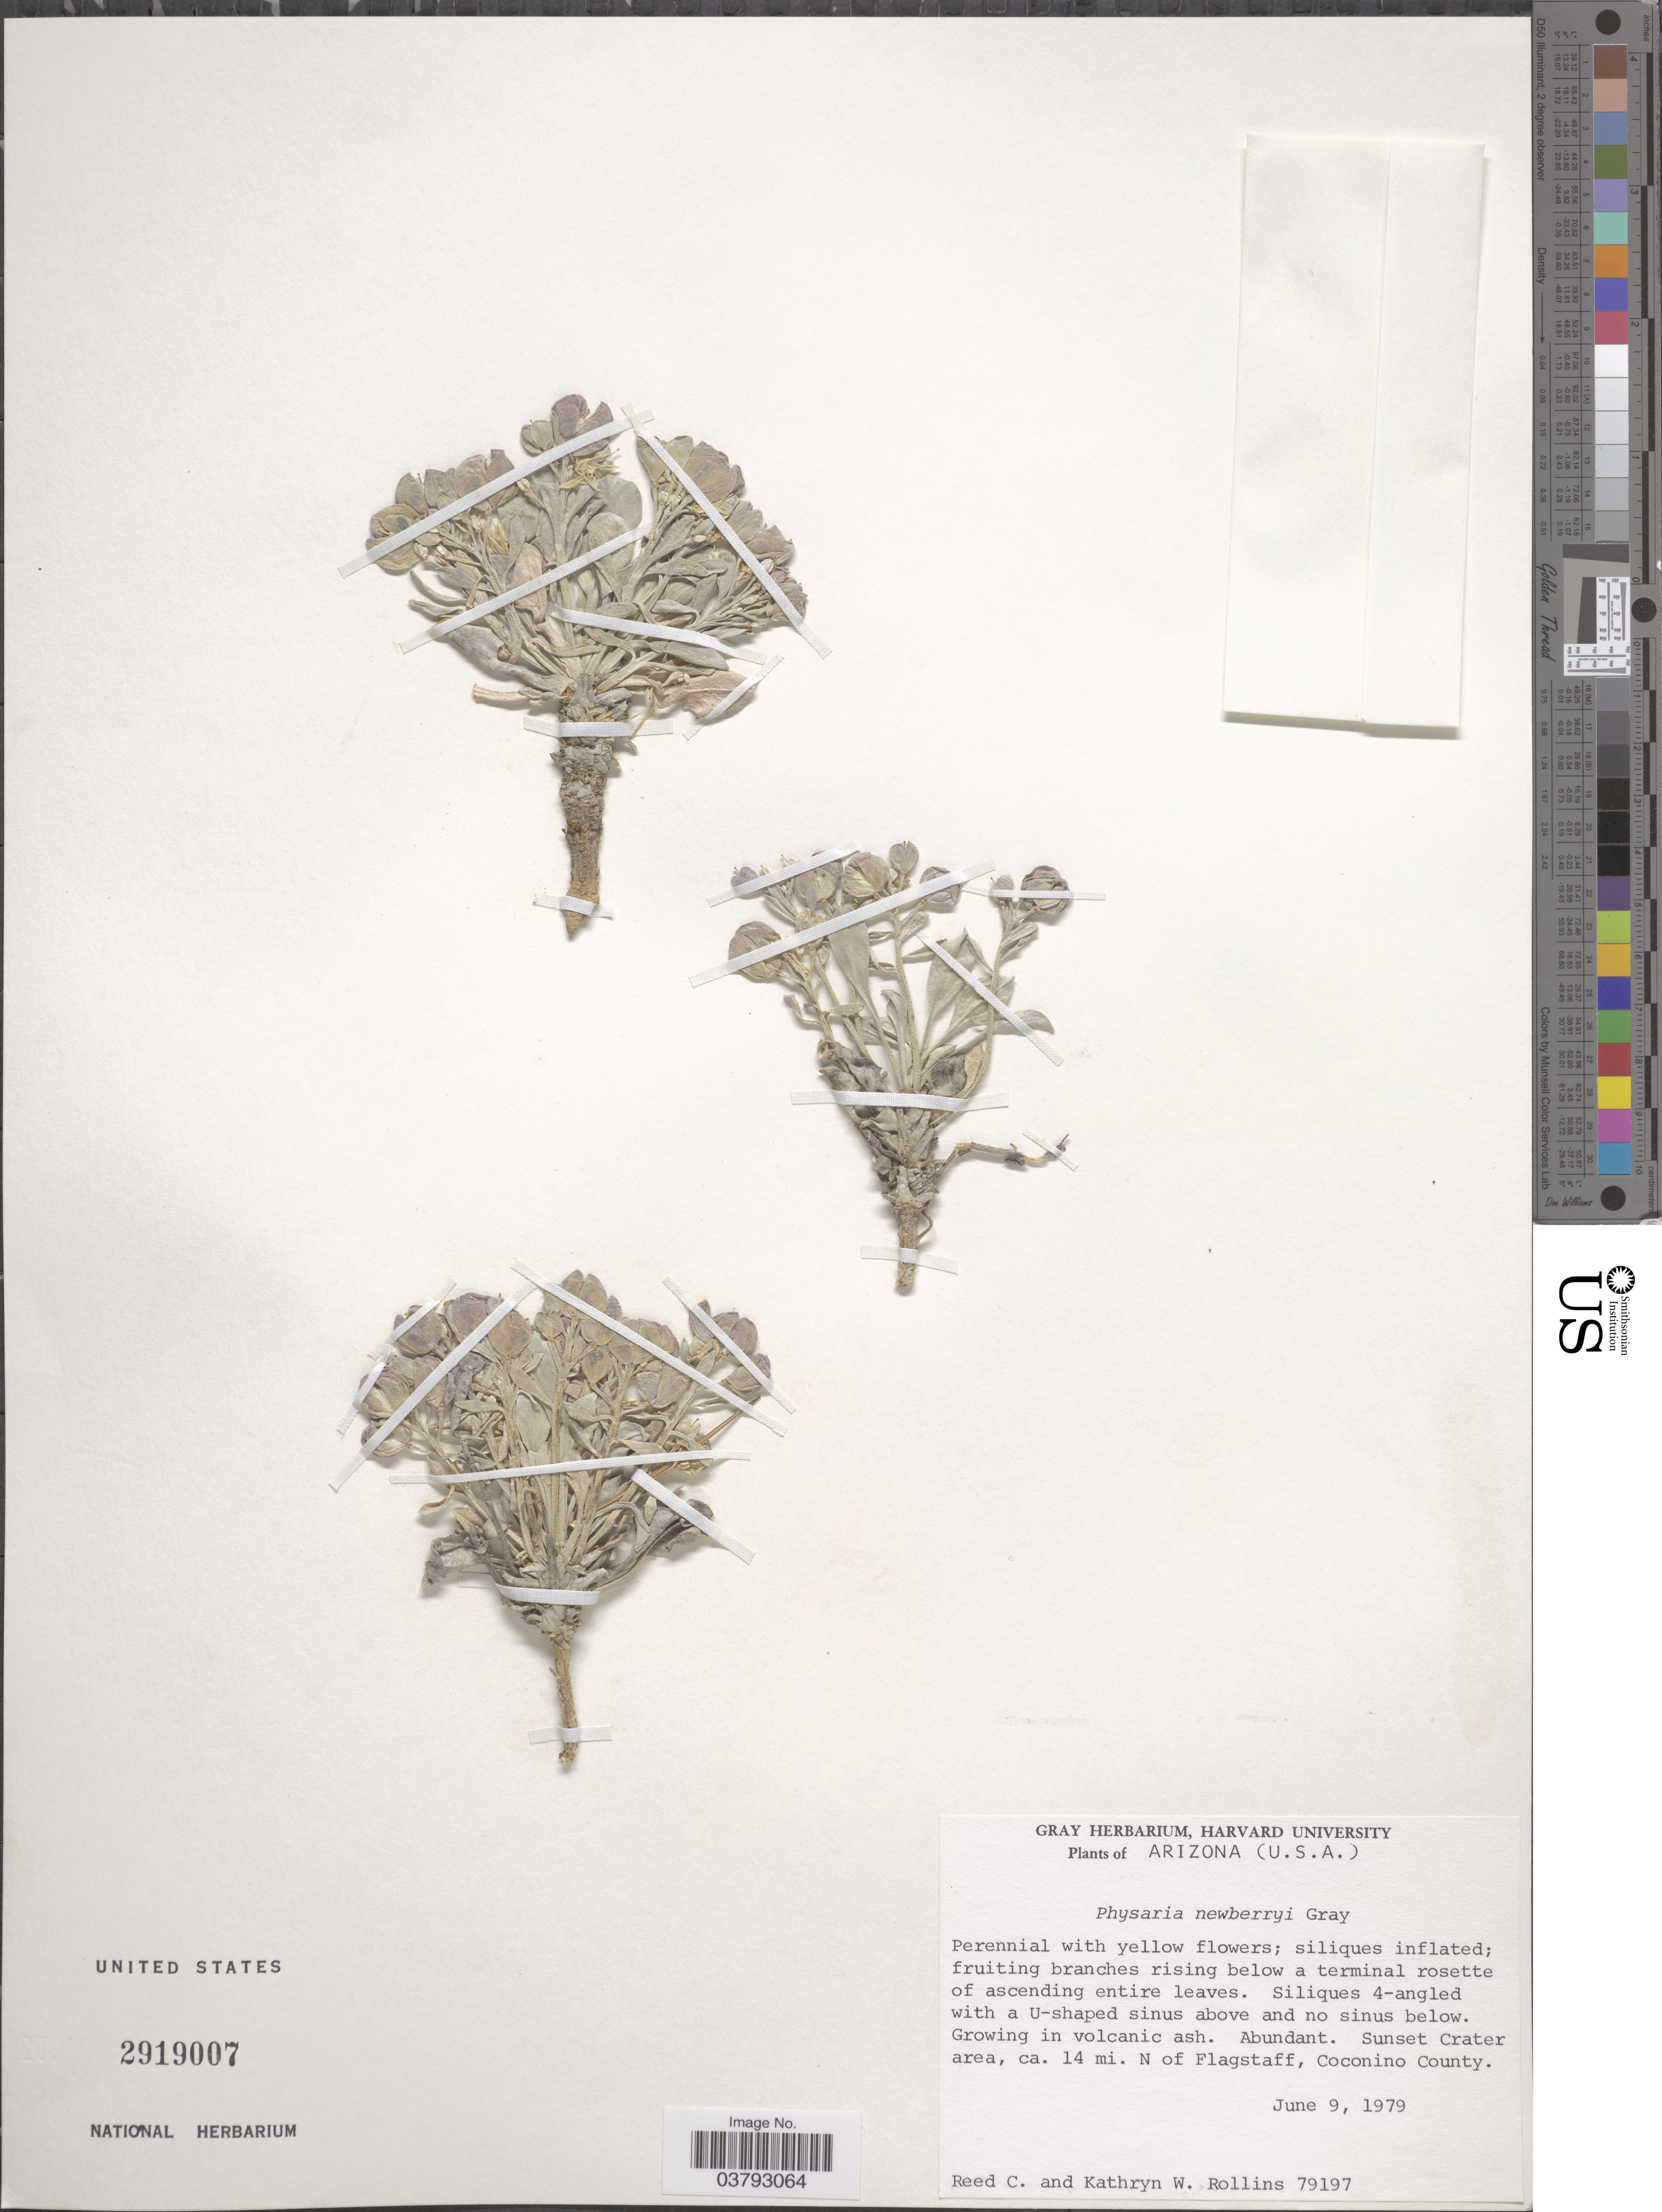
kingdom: Plantae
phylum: Tracheophyta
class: Magnoliopsida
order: Brassicales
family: Brassicaceae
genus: Physaria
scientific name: Physaria newberryi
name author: A. Gray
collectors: R. C. Rollins & K. W. Rollins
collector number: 79197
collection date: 1979-06-09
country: United States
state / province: Arizona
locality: Sunset Crater area, ca. 14 mi. N of Flagstaff, Coconino County.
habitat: growing in volcanic ash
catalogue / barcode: US 2919007